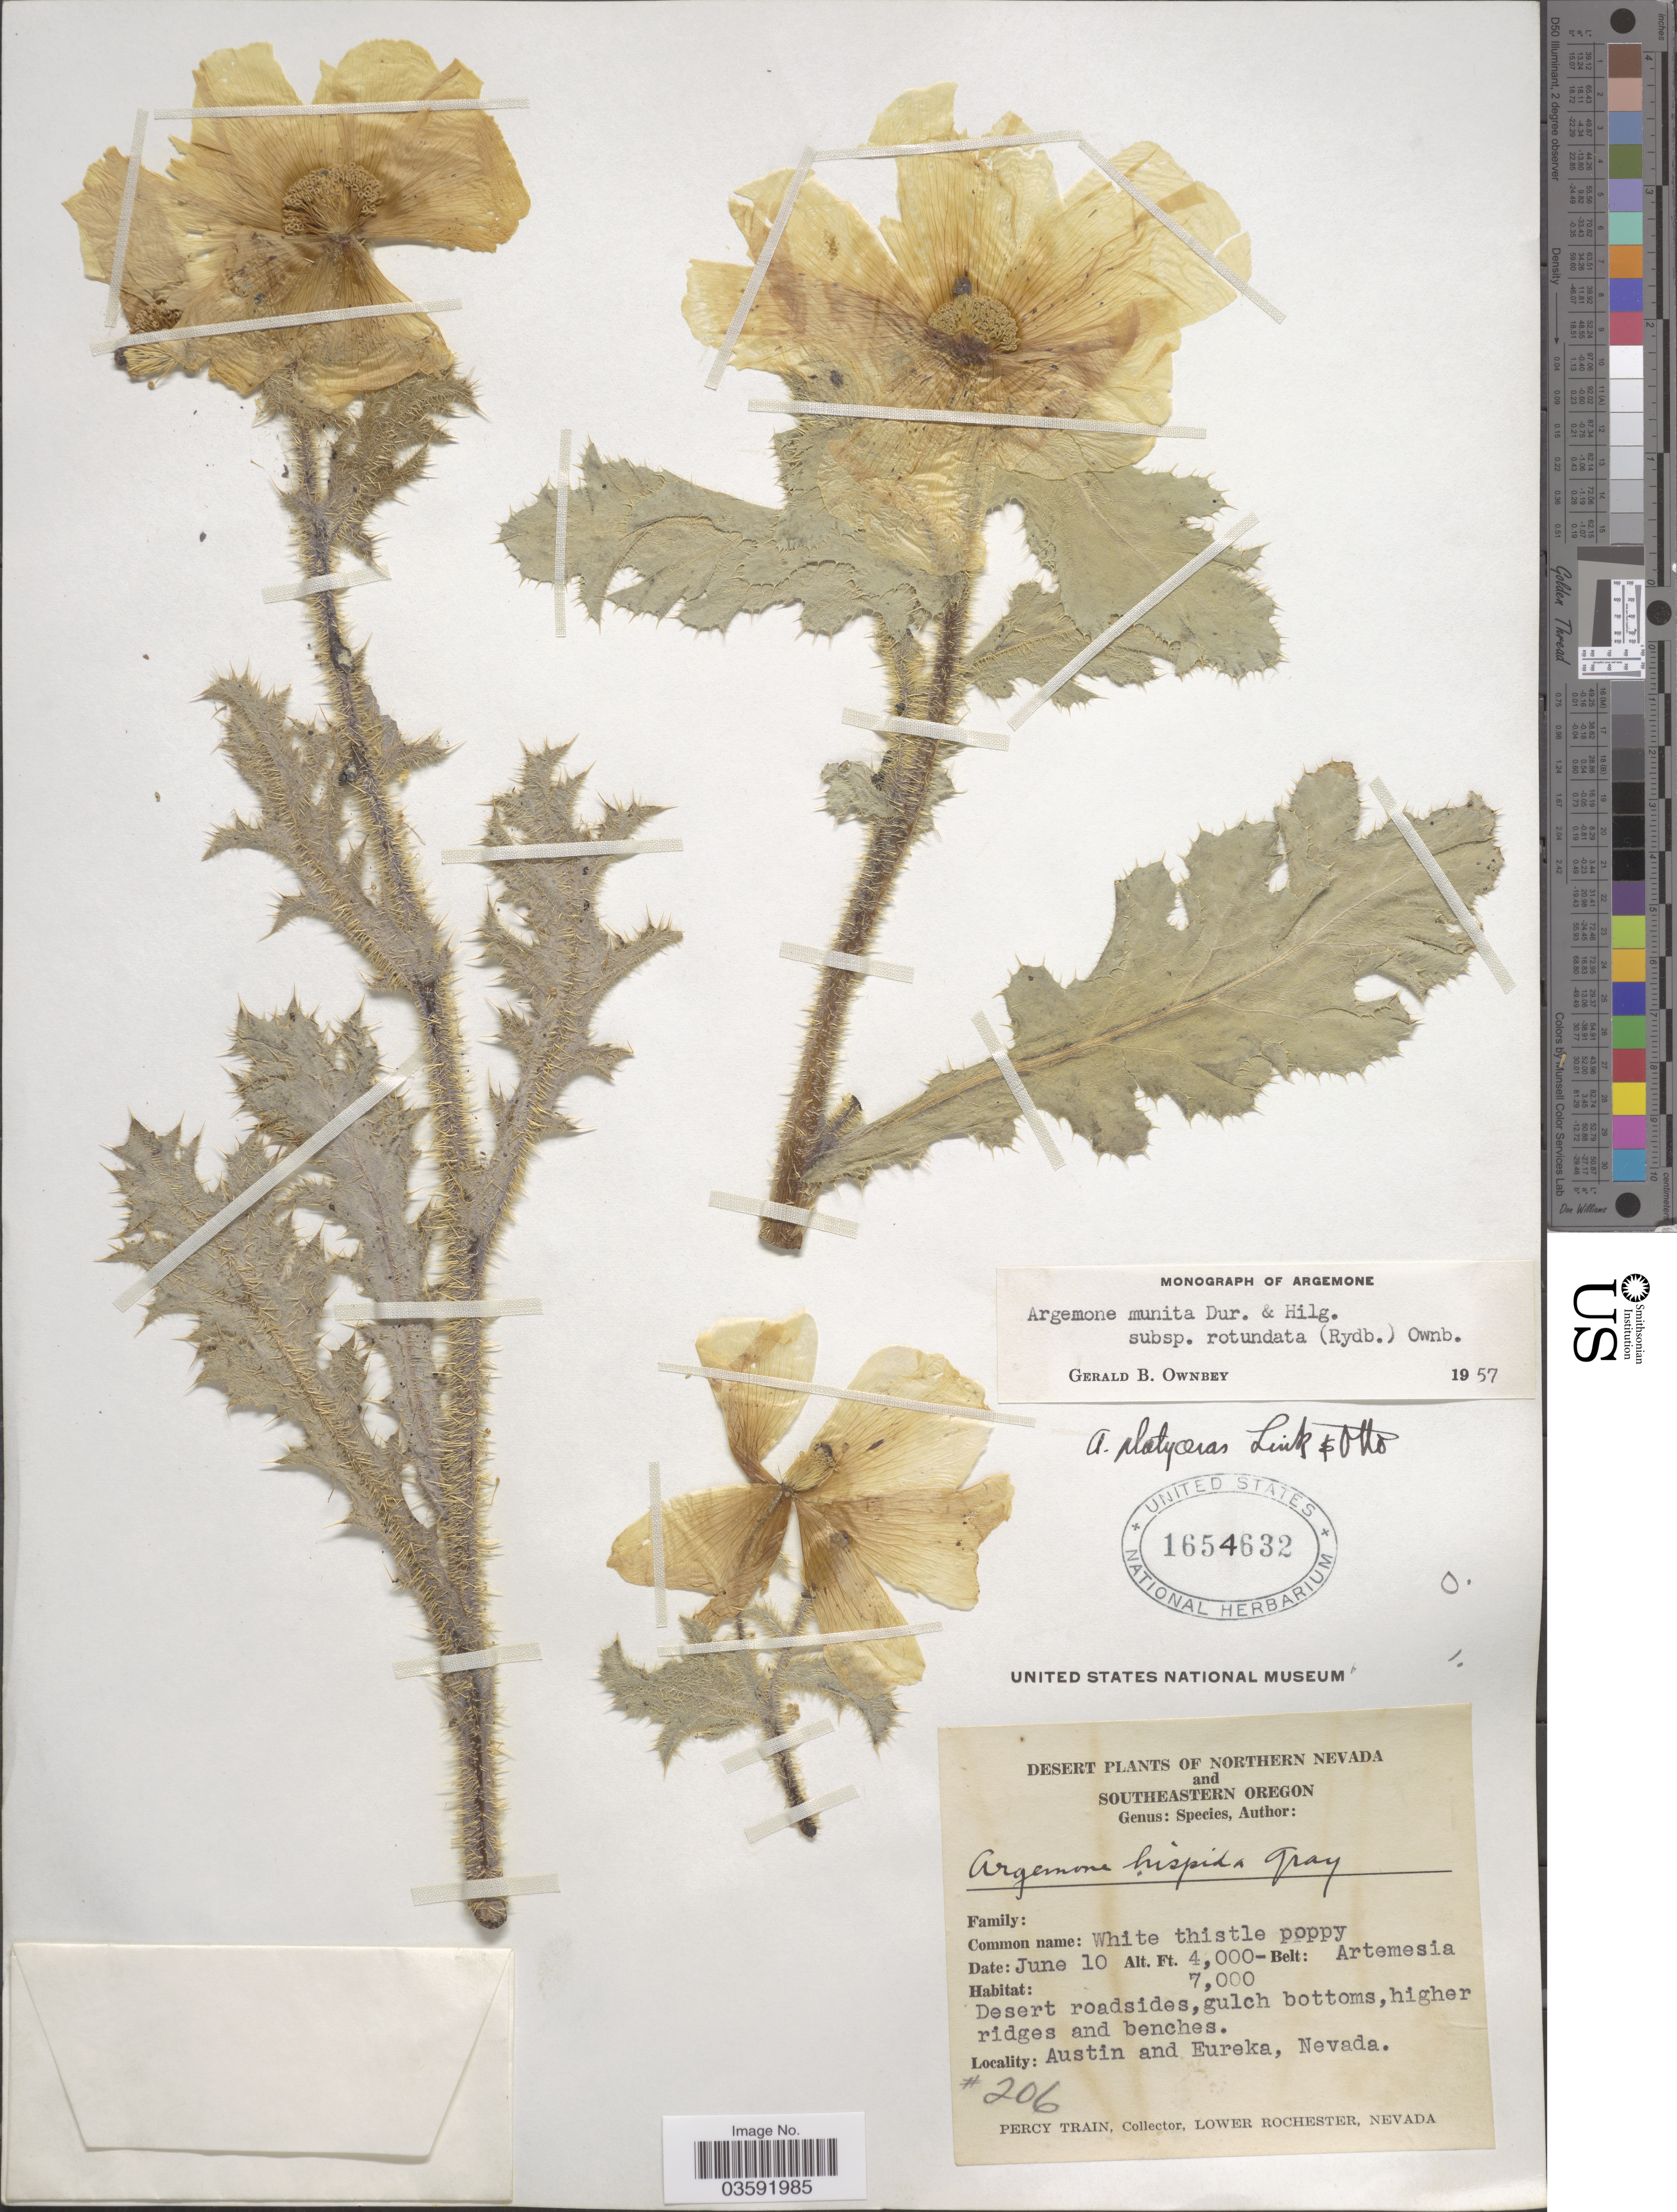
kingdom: Plantae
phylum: Tracheophyta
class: Magnoliopsida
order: Ranunculales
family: Papaveraceae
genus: Argemone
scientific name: Argemone munita subsp. rotundata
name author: (Rydb.) G.B. Ownbey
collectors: P. Train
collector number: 206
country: United States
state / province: Nevada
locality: Northern Nevada. Desert roadsides, gulch bottoms, higher ridges and benches. Austin and Eureka.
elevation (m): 1219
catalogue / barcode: US 1654632